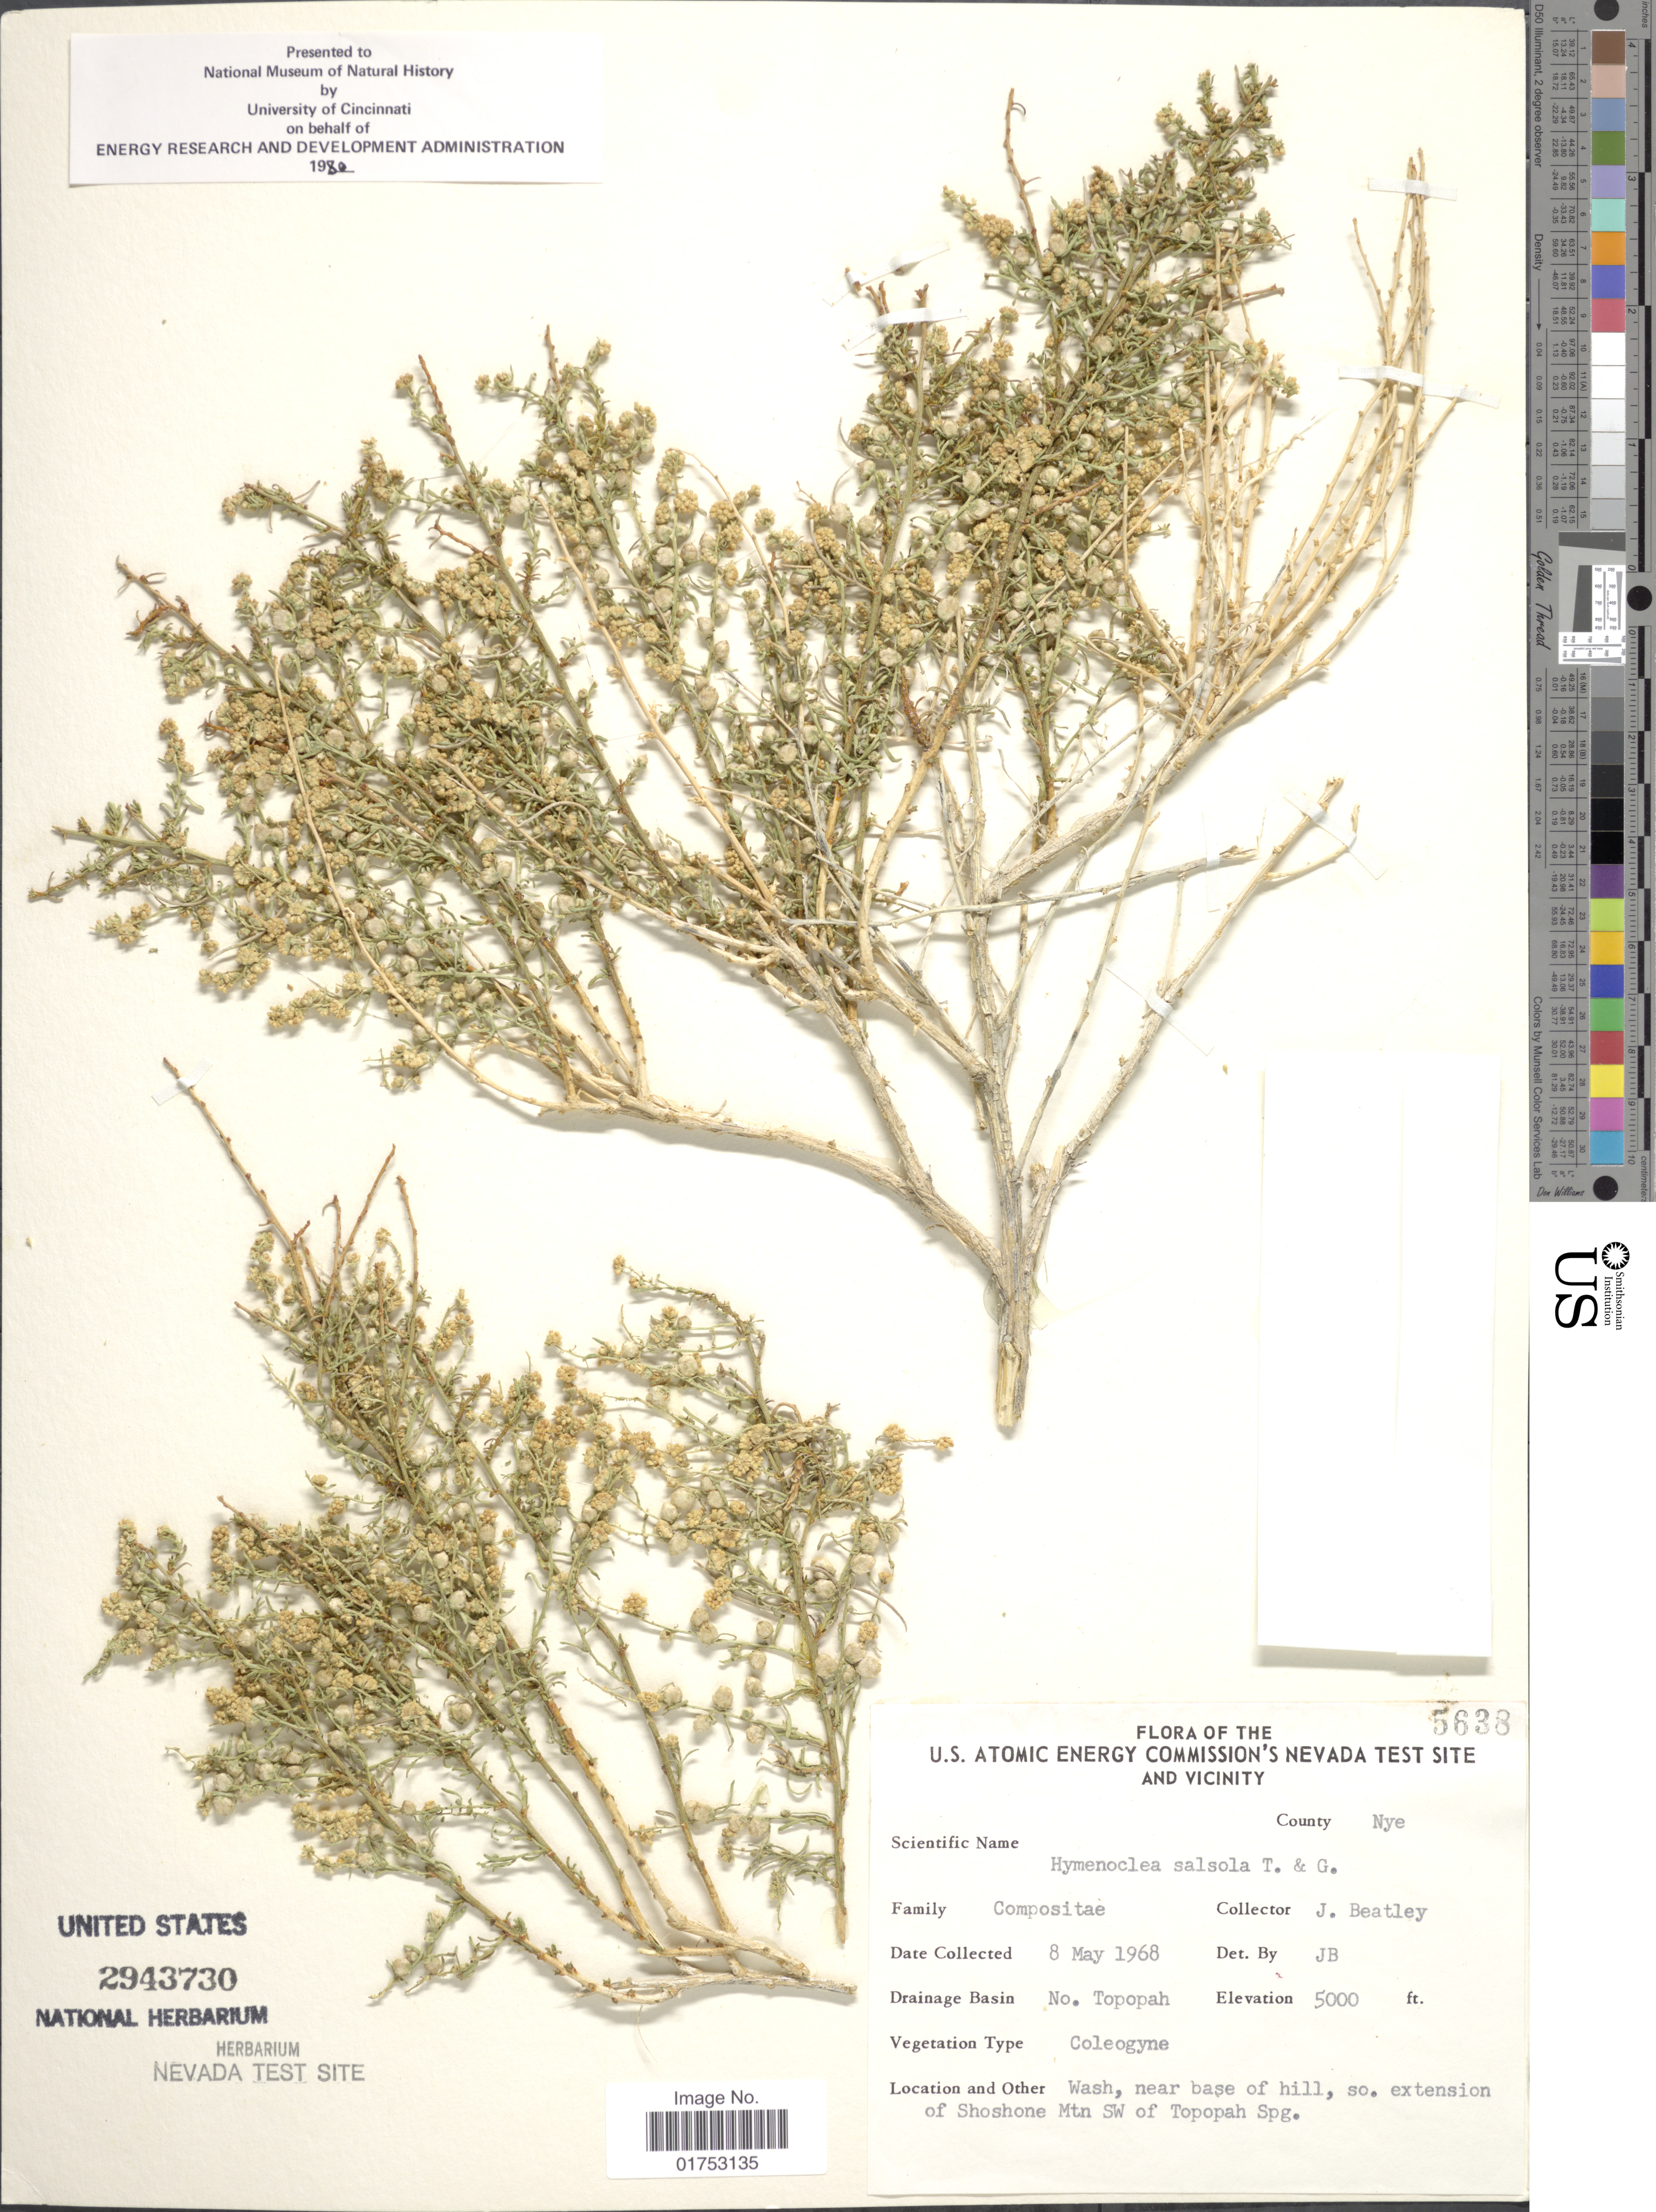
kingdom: Plantae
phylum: Tracheophyta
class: Magnoliopsida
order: Asterales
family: Asteraceae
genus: Hymenoclea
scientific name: Hymenoclea salsola var. fasciculata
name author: (A. Nelson) K.M. Peterson & W.W.Payne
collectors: J. C. Beatley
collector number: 5638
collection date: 1968-05-08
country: United States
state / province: Nevada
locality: U. S. Atomic Energy Commission's Nevada Test Site and Vicinity, County Nye, No. Topopah, so. extension of Shoshone Mtn SW of Topopah Spg.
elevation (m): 1524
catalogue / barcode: US 2943730